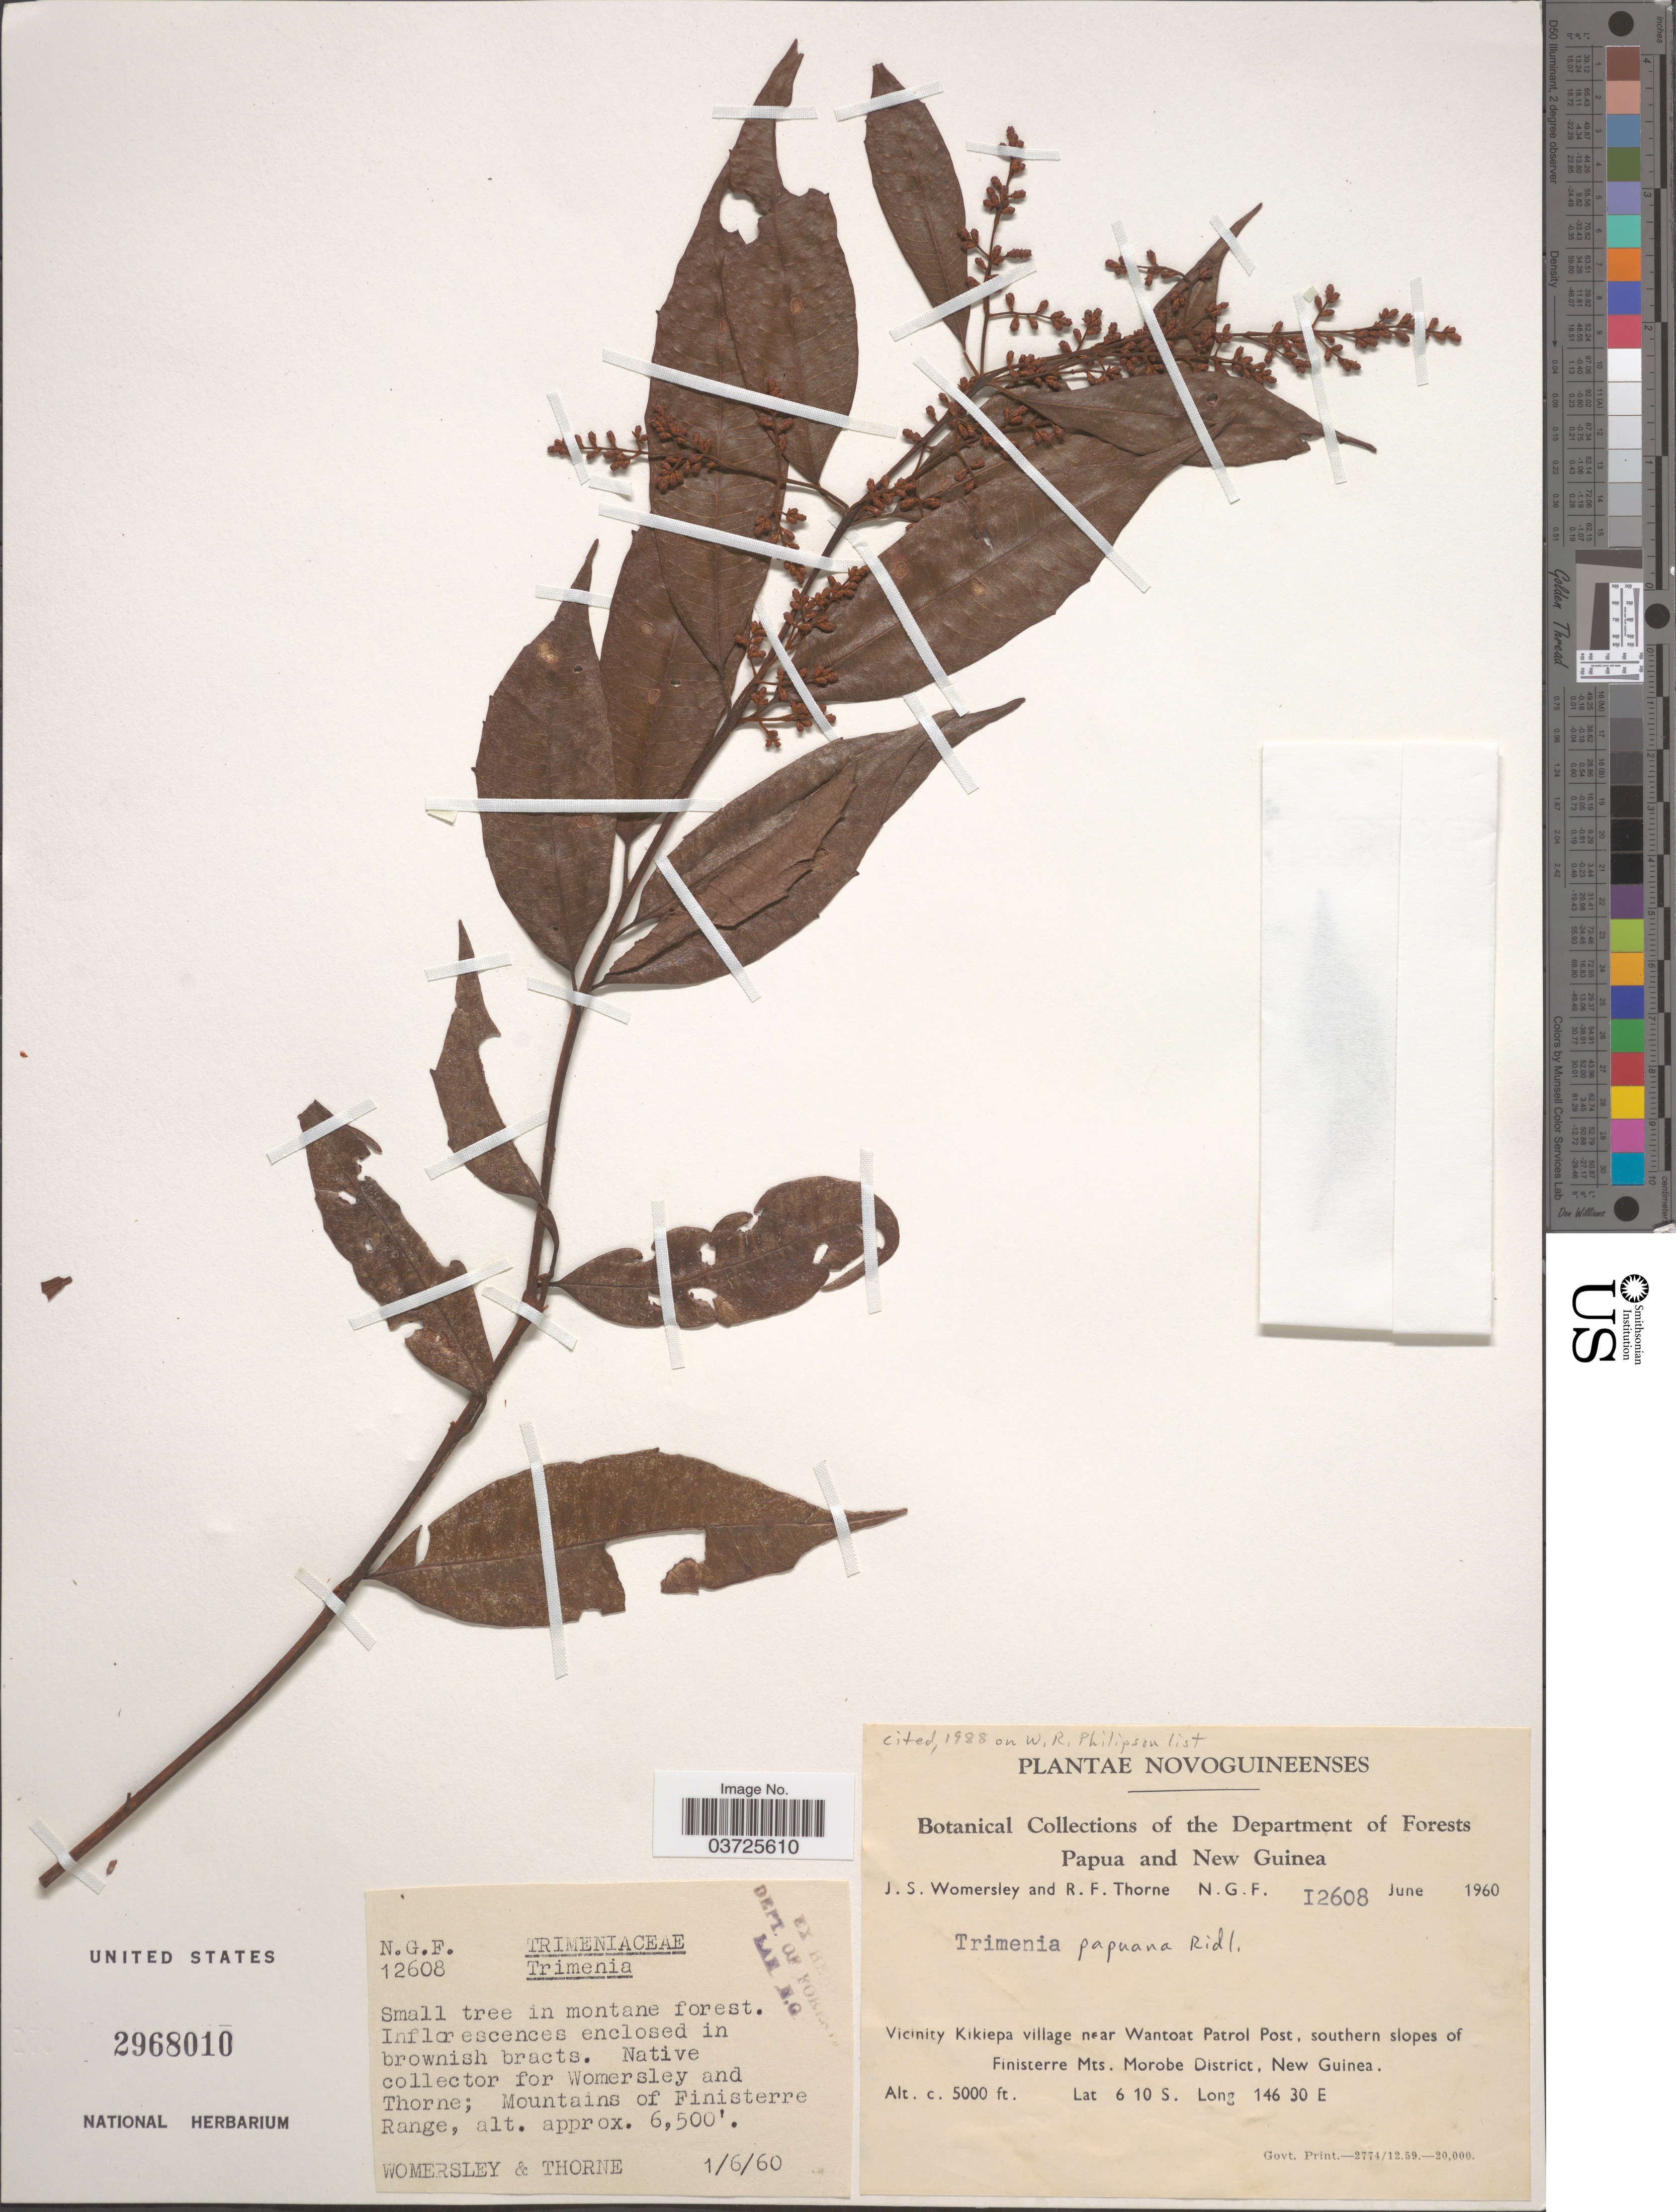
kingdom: Plantae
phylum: Tracheophyta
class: Magnoliopsida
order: Austrobaileyales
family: Trimeniaceae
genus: Trimenia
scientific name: Trimenia papuana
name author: Ridl.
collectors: J. S. Womersley & R. Thorne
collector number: N.G.F. 12608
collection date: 1960-06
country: Papua New Guinea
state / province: Morobe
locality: Vicinity Kikiepa village near Wantoat Patrol Post, southern slopes of Finisterre Mts. Morobe District, New Guinea.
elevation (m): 1524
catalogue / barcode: US 2968010